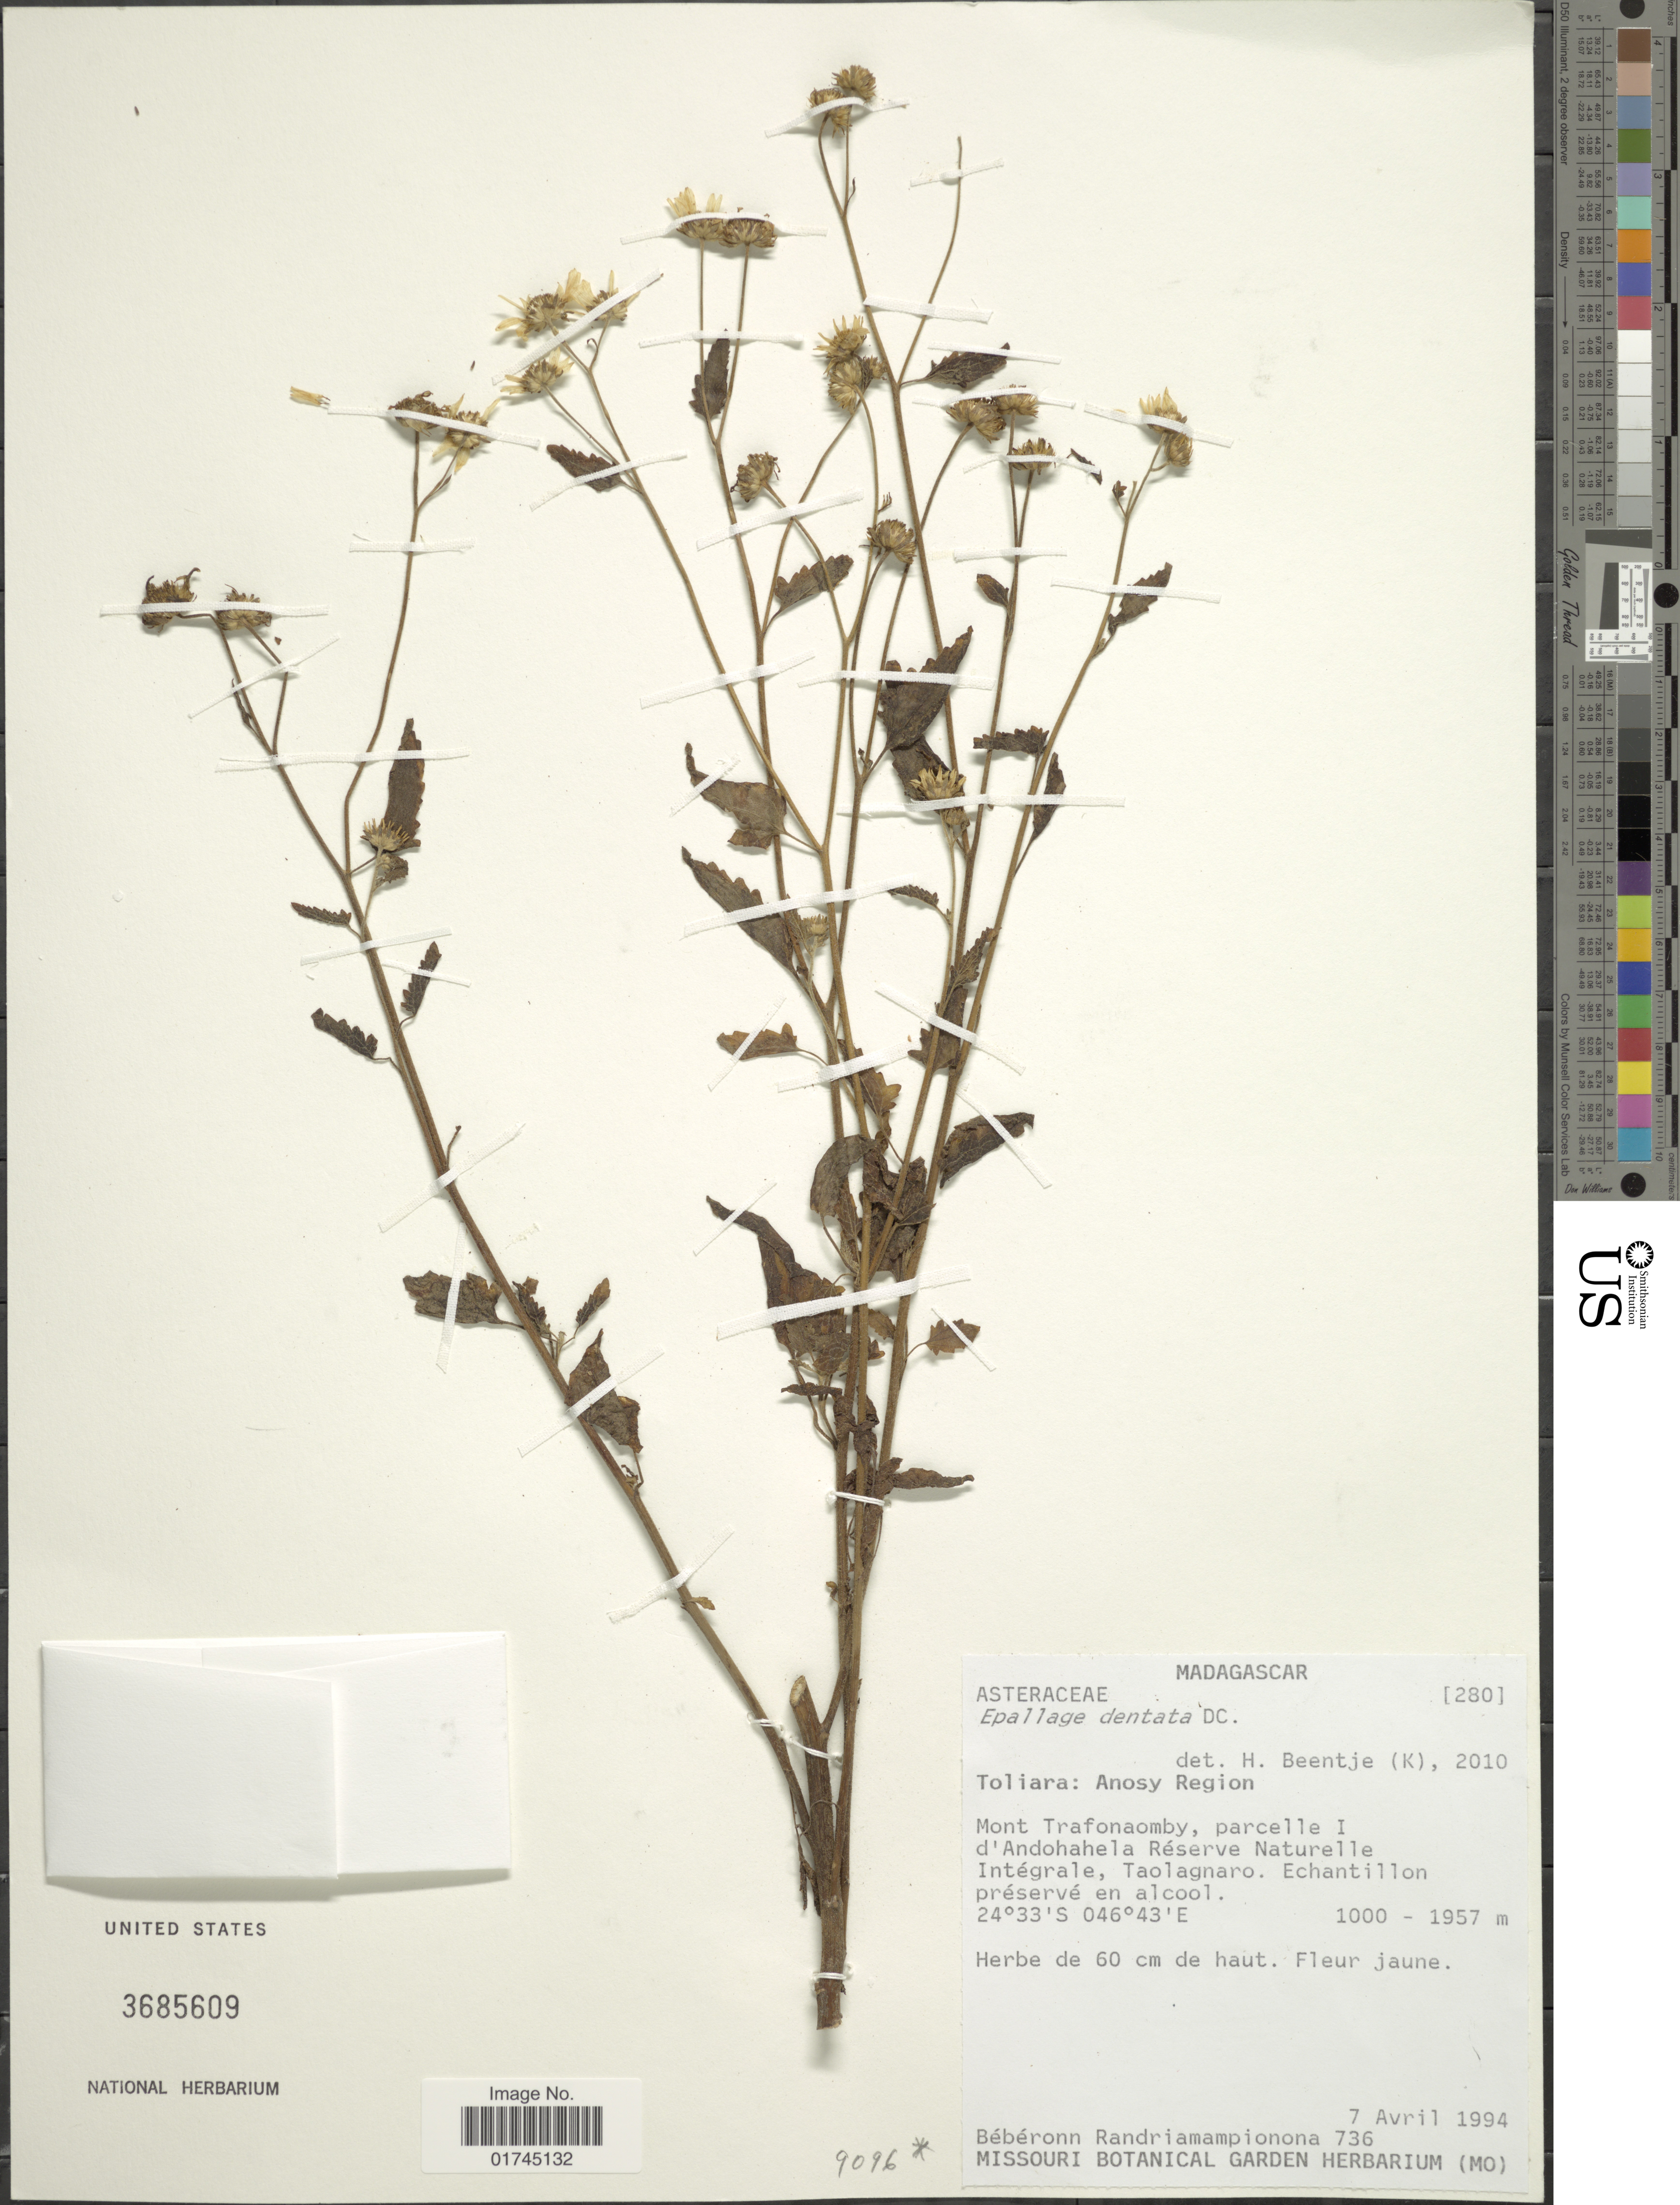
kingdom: Plantae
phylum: Tracheophyta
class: Magnoliopsida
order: Asterales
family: Asteraceae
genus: Anisopappus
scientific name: Anisopappus dentatus subsp. dentatus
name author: (DC.) Wild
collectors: B. Randriamampionona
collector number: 736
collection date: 1994-04-07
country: Madagascar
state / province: Anosy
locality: Anosy Region, Mont Trafonaomby, parcelle I d'Andohahela Réserve Naturelle Intégrale, Taolagnaro, Enchantillon préservé en alcool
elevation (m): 1000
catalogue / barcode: US 3685609